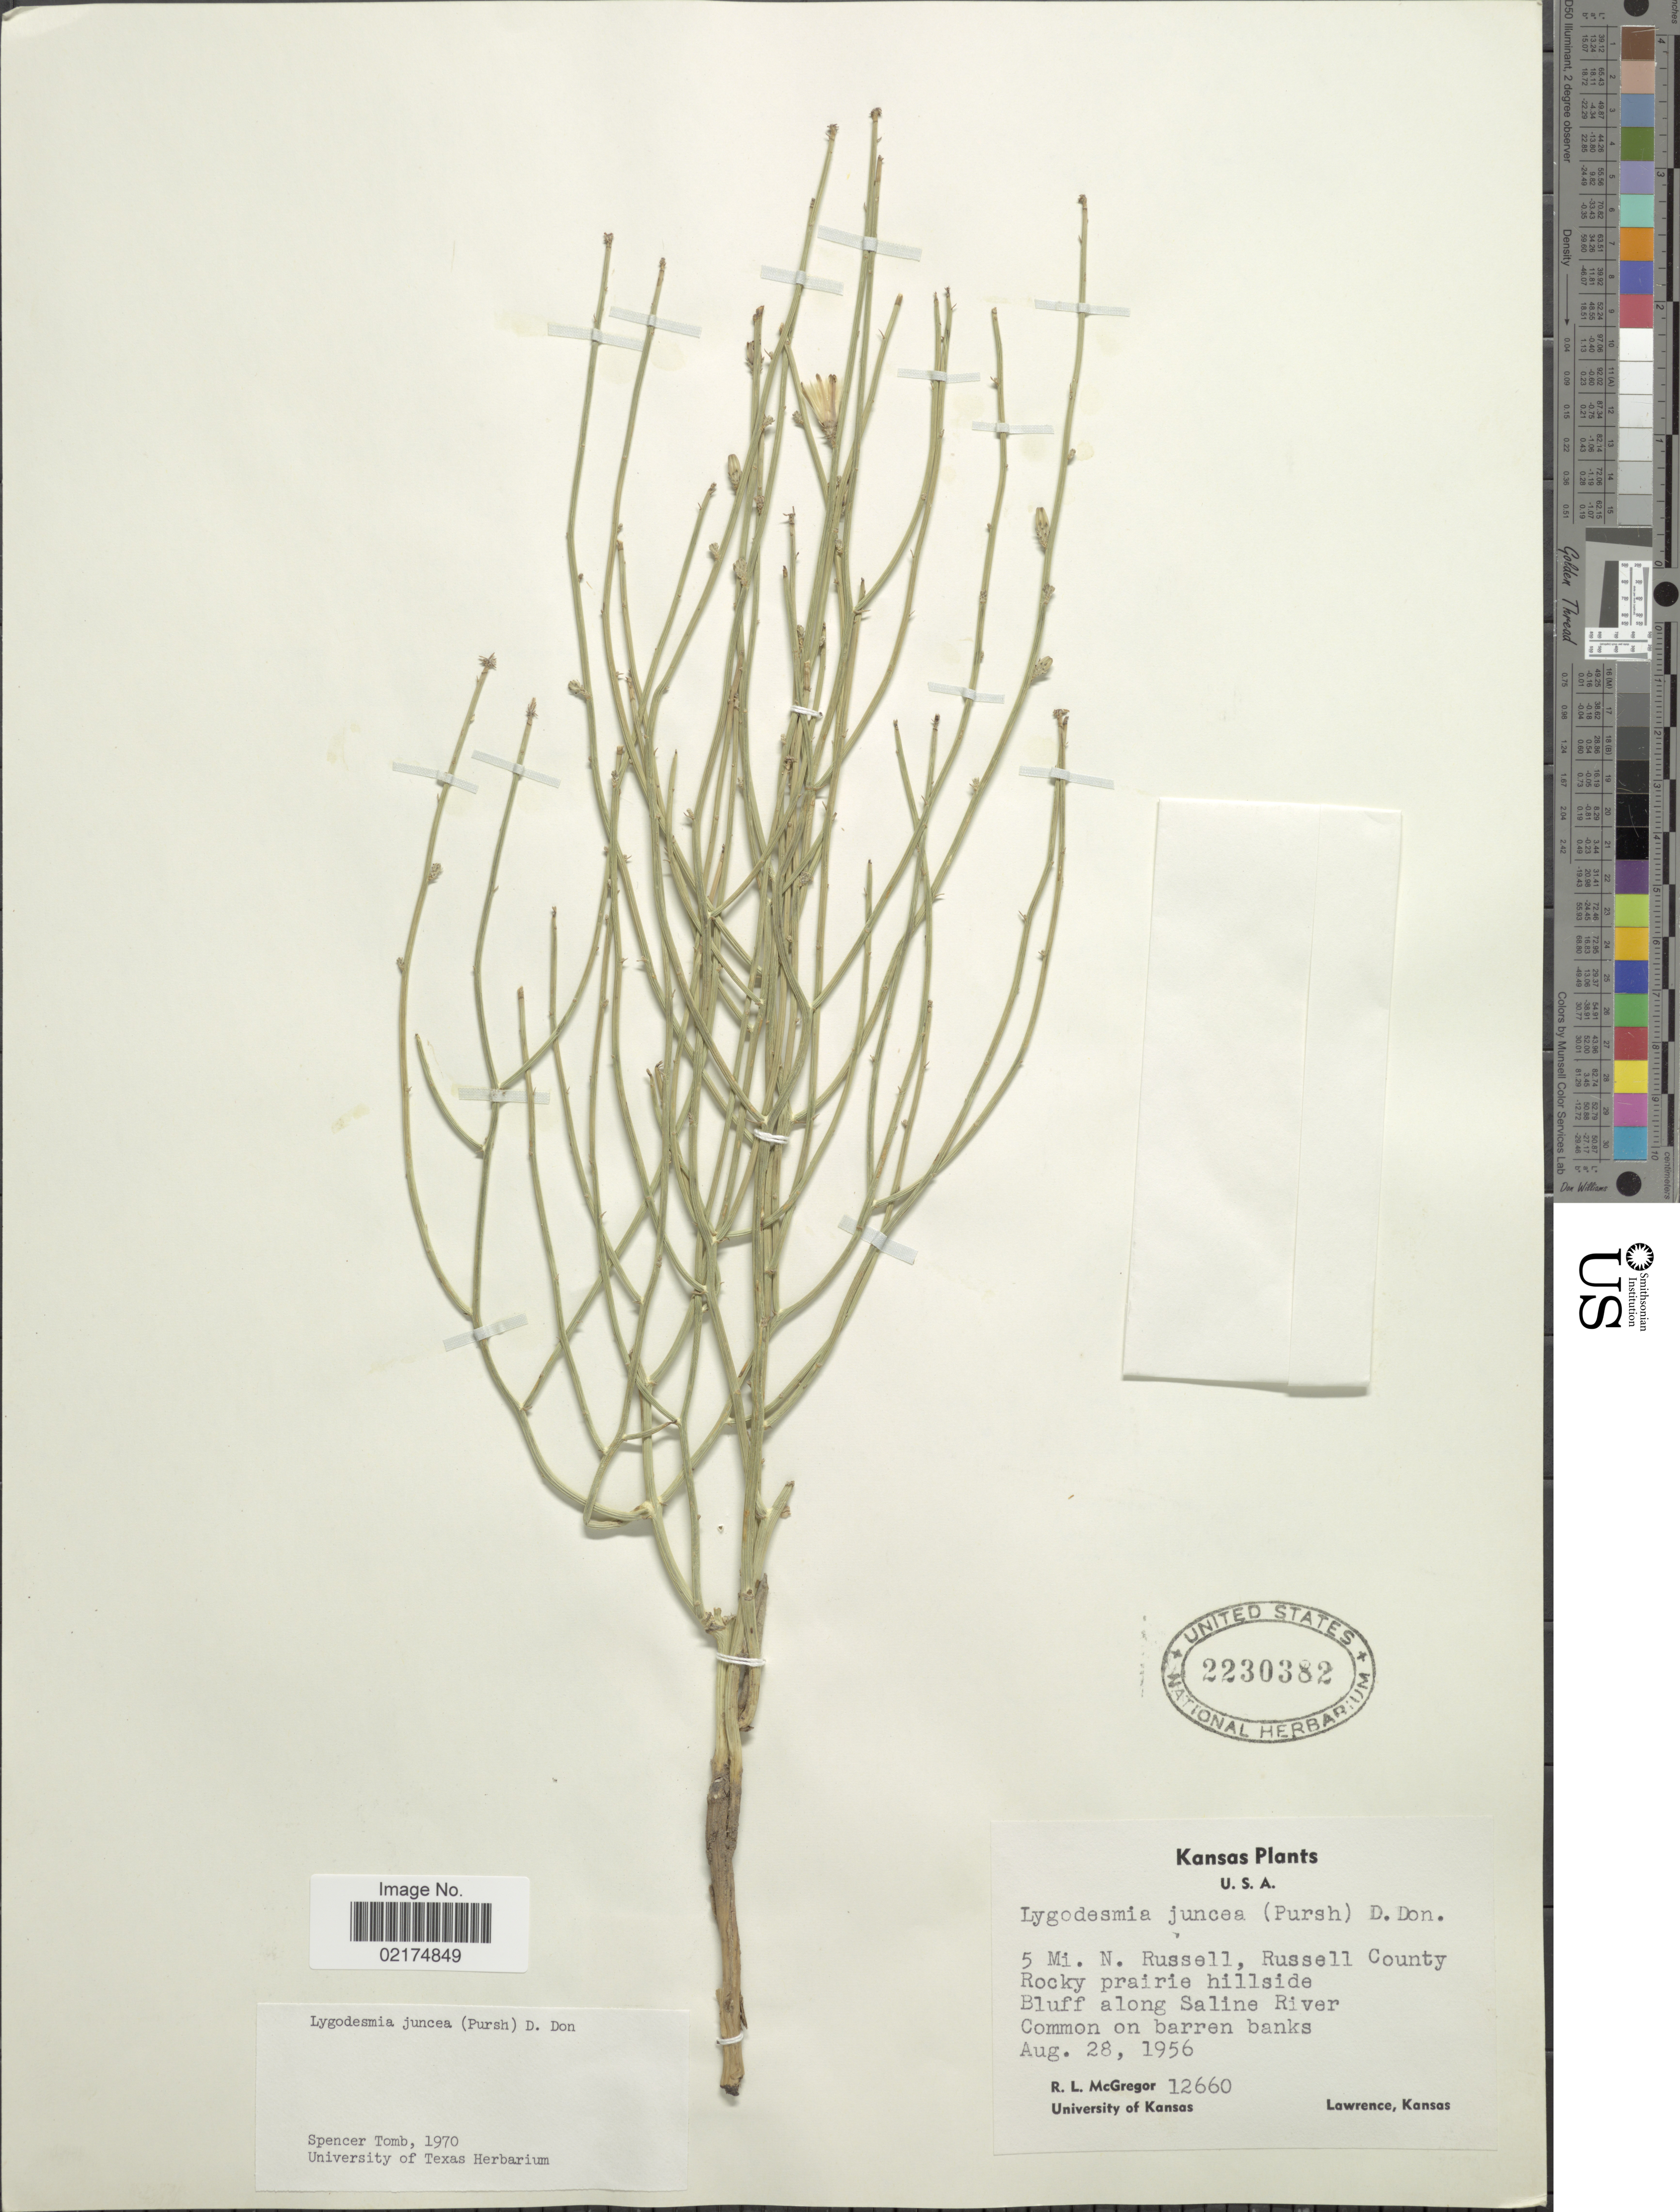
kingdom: Plantae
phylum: Tracheophyta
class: Magnoliopsida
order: Asterales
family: Asteraceae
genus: Lygodesmia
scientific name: Lygodesmia juncea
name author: D. Don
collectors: R. McGregor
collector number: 12660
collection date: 1956-08-28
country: United States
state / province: Kansas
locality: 5 Mi. N. Russell, Russell County, Bluff along Saline River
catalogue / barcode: US 2230382